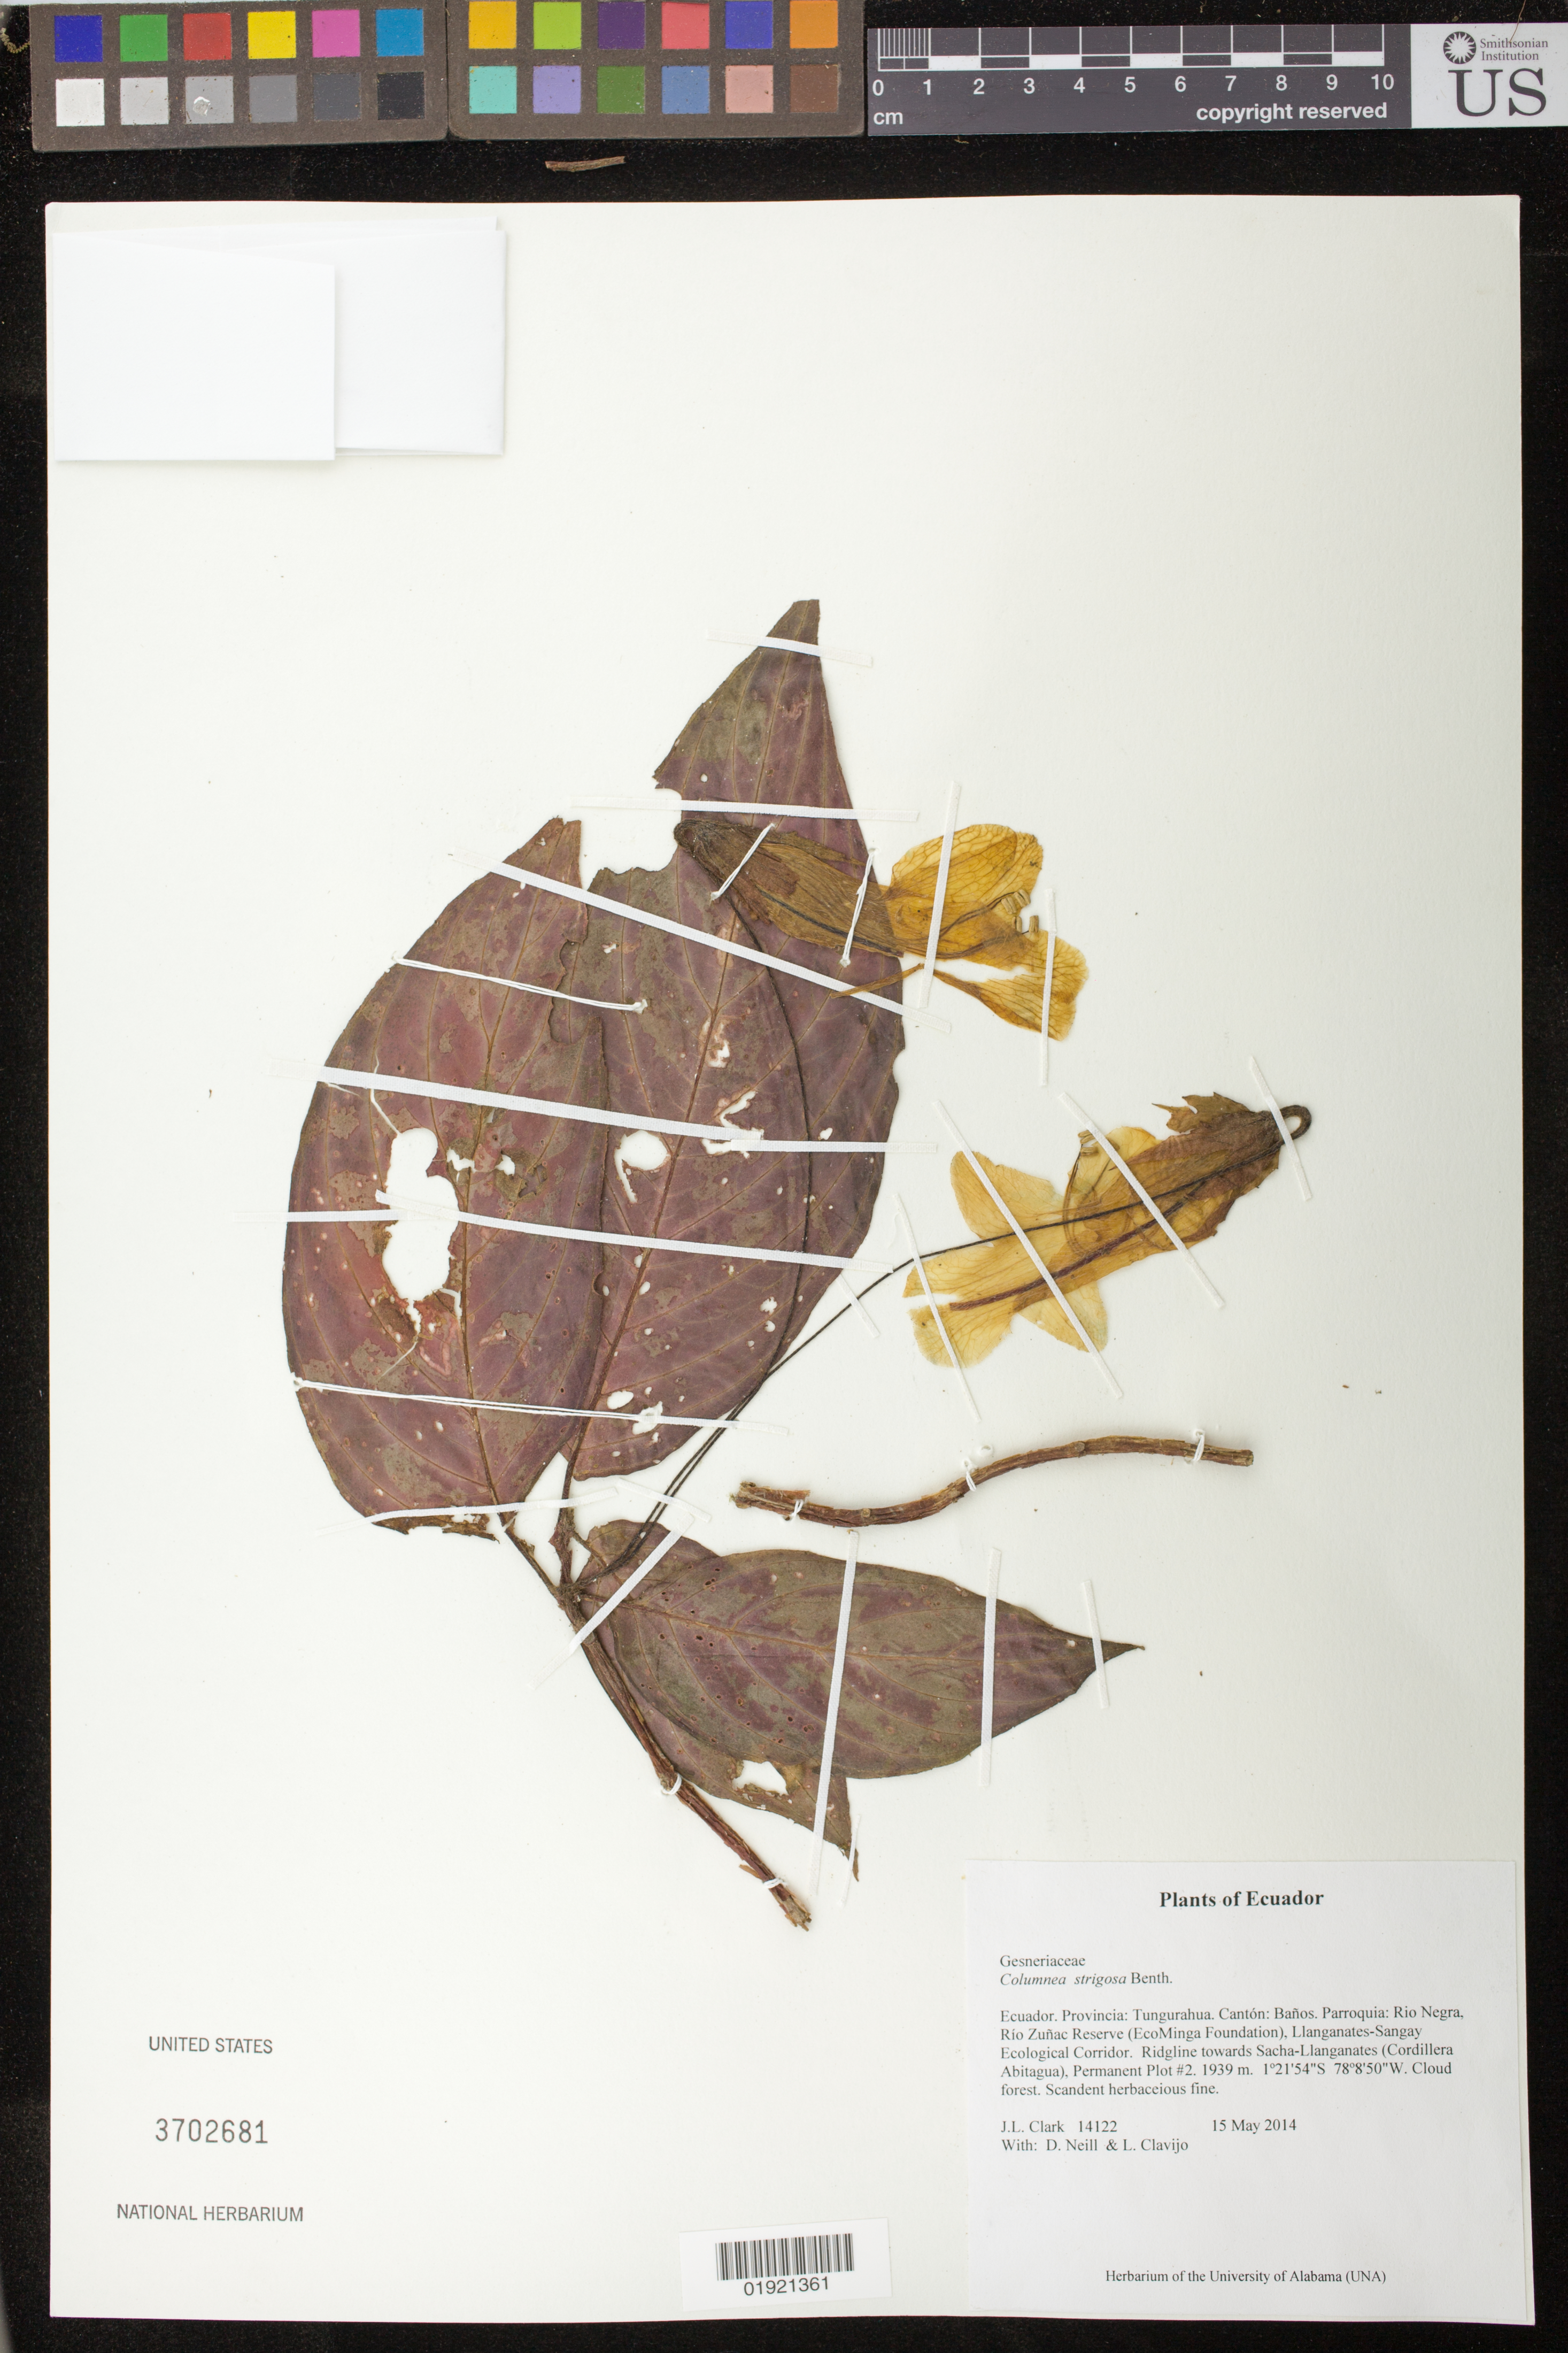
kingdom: Plantae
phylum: Tracheophyta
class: Magnoliopsida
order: Lamiales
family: Gesneriaceae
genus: Columnea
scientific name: Columnea strigosa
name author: Benth.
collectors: J. L. Clark, D. Neill & L. Clavijo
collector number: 14122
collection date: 2014-05-15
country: Ecuador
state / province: Tungurahua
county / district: Banos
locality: Parroquia: Rio Negra, Rio Zunac Reserve (EcoMinga Foundation), Llanganates-Sangay Ecological Corridor. Ridgeline towards Sacha-Llanganates (Cordillera Abitagua), Permanent Plot #2.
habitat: Cloud forest.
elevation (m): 1939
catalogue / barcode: US 3702681